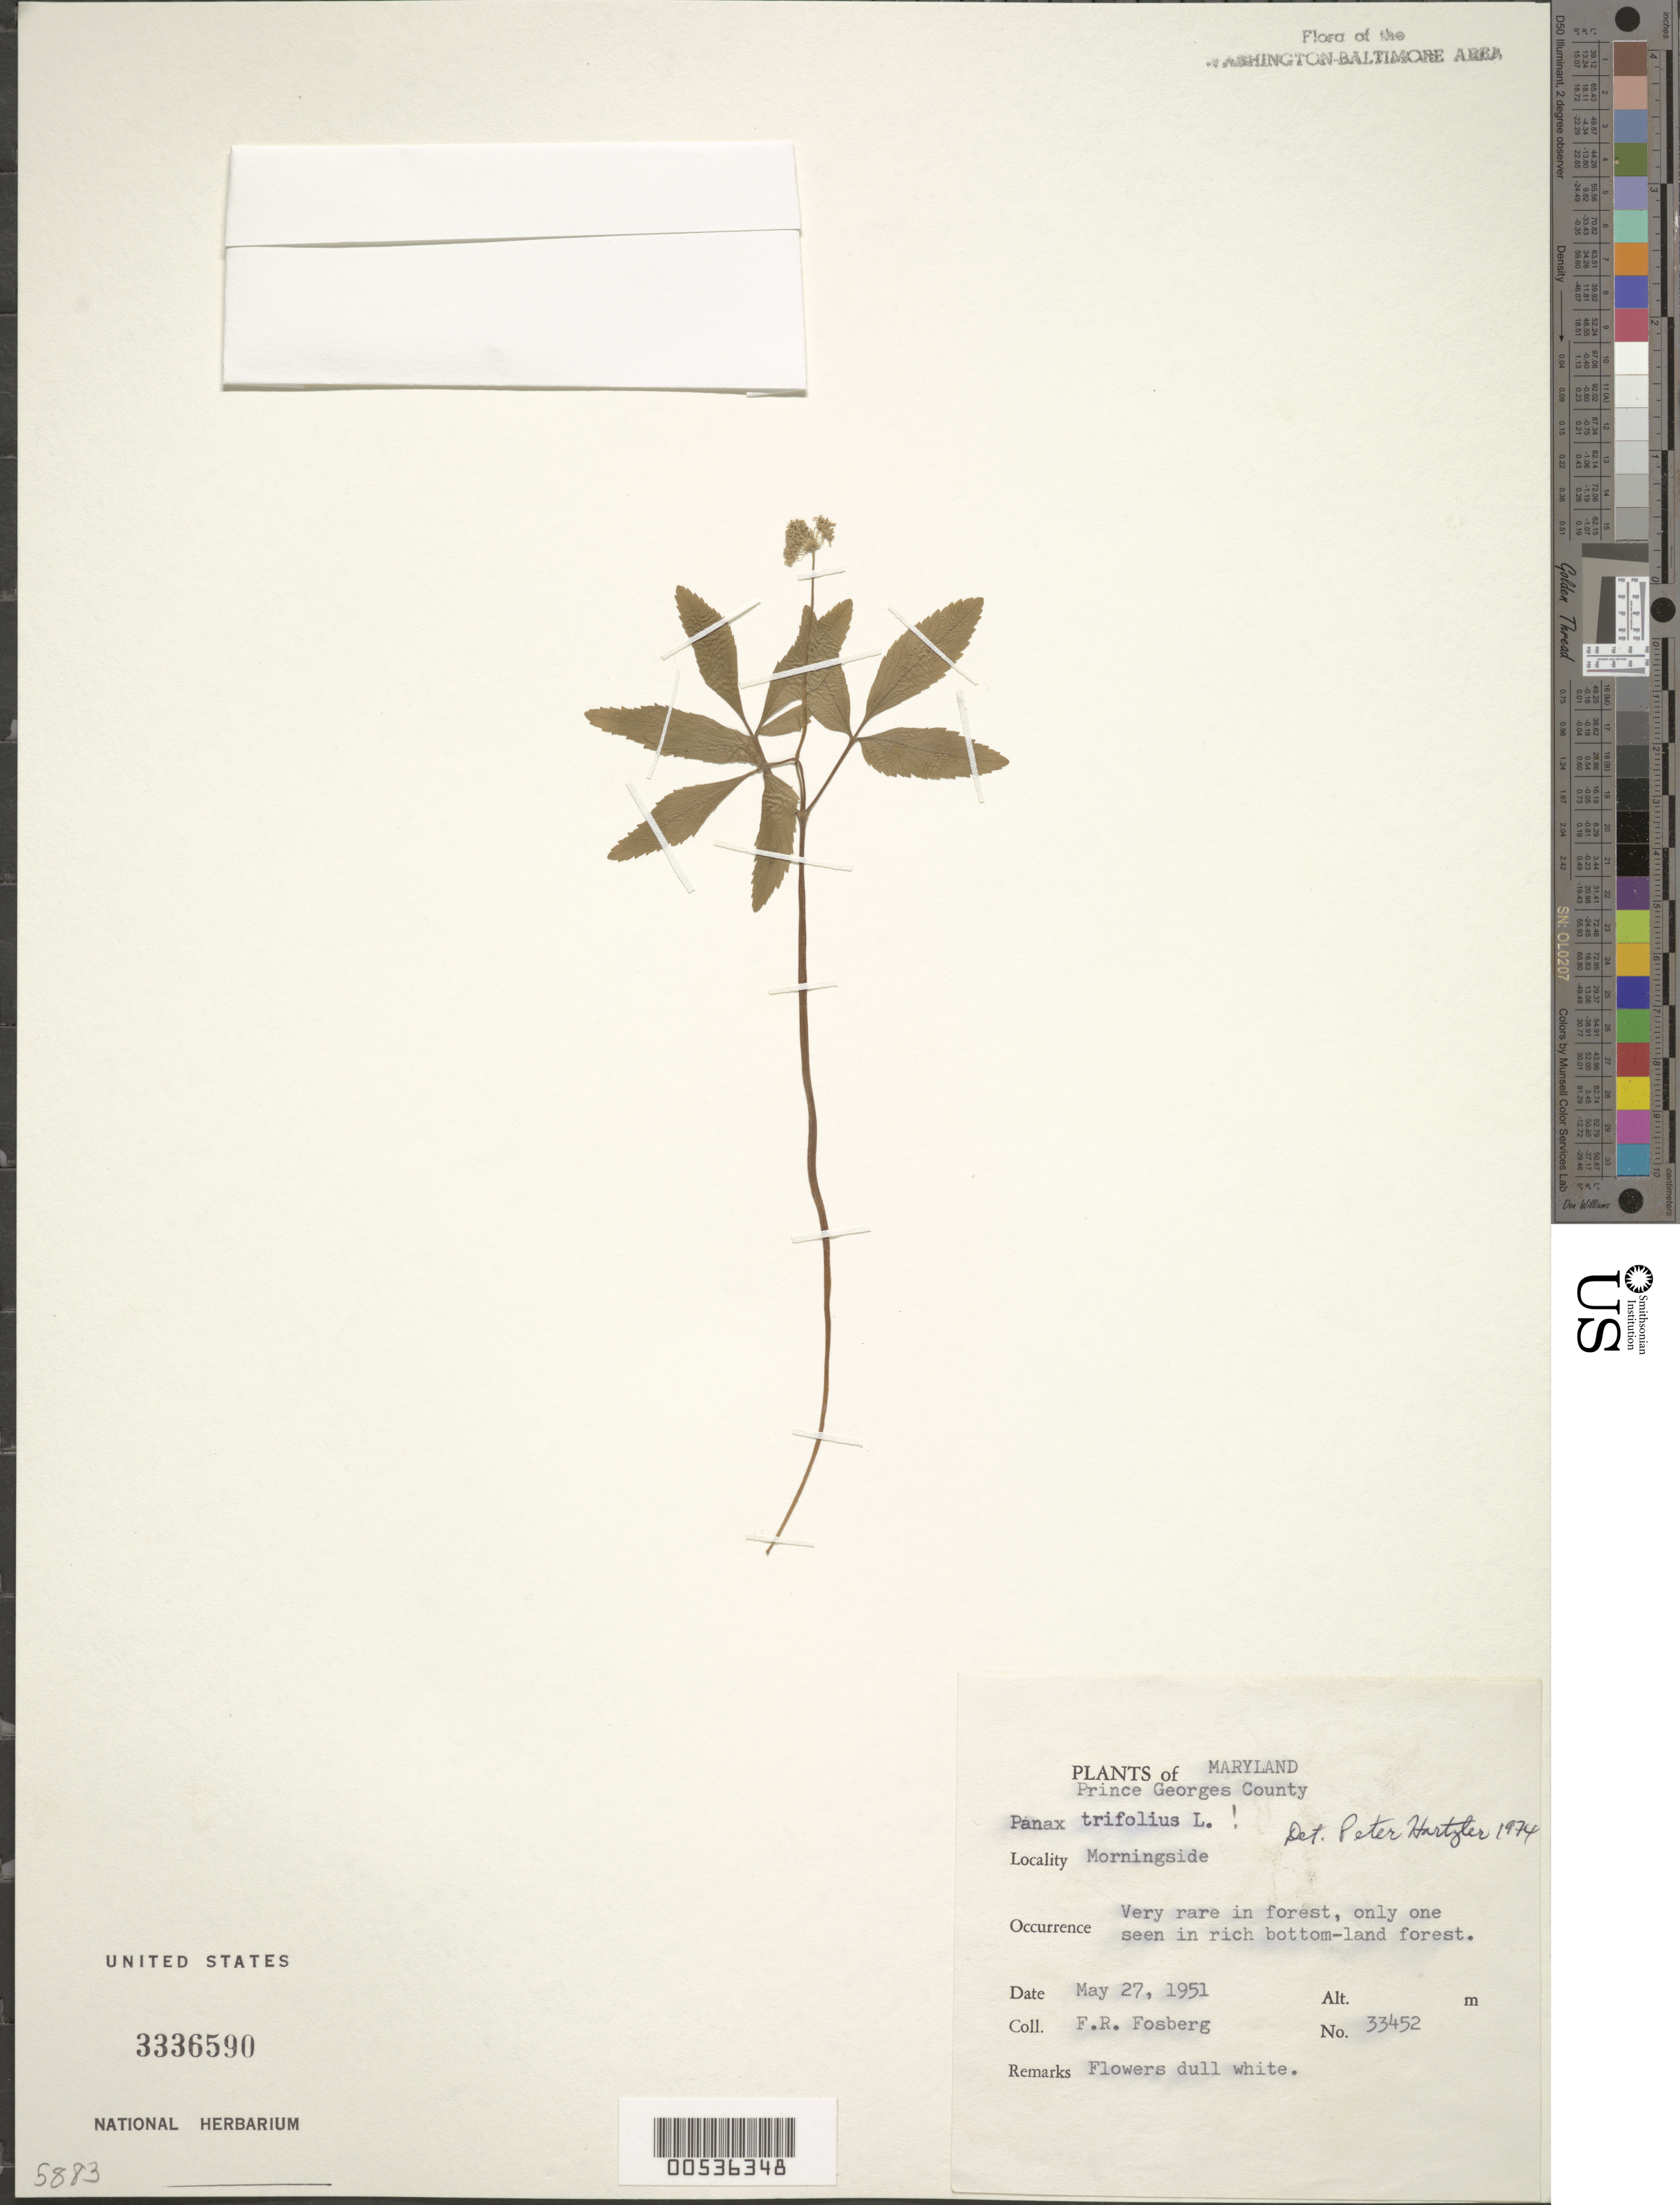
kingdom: Plantae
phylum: Tracheophyta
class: Magnoliopsida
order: Apiales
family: Araliaceae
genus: Panax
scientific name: Panax trifolius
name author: L.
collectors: F. R. Fosberg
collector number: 33452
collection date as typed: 27 May 1951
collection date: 1951-05-27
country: United States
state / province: Maryland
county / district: Prince George's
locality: Morningside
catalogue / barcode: US 3336590